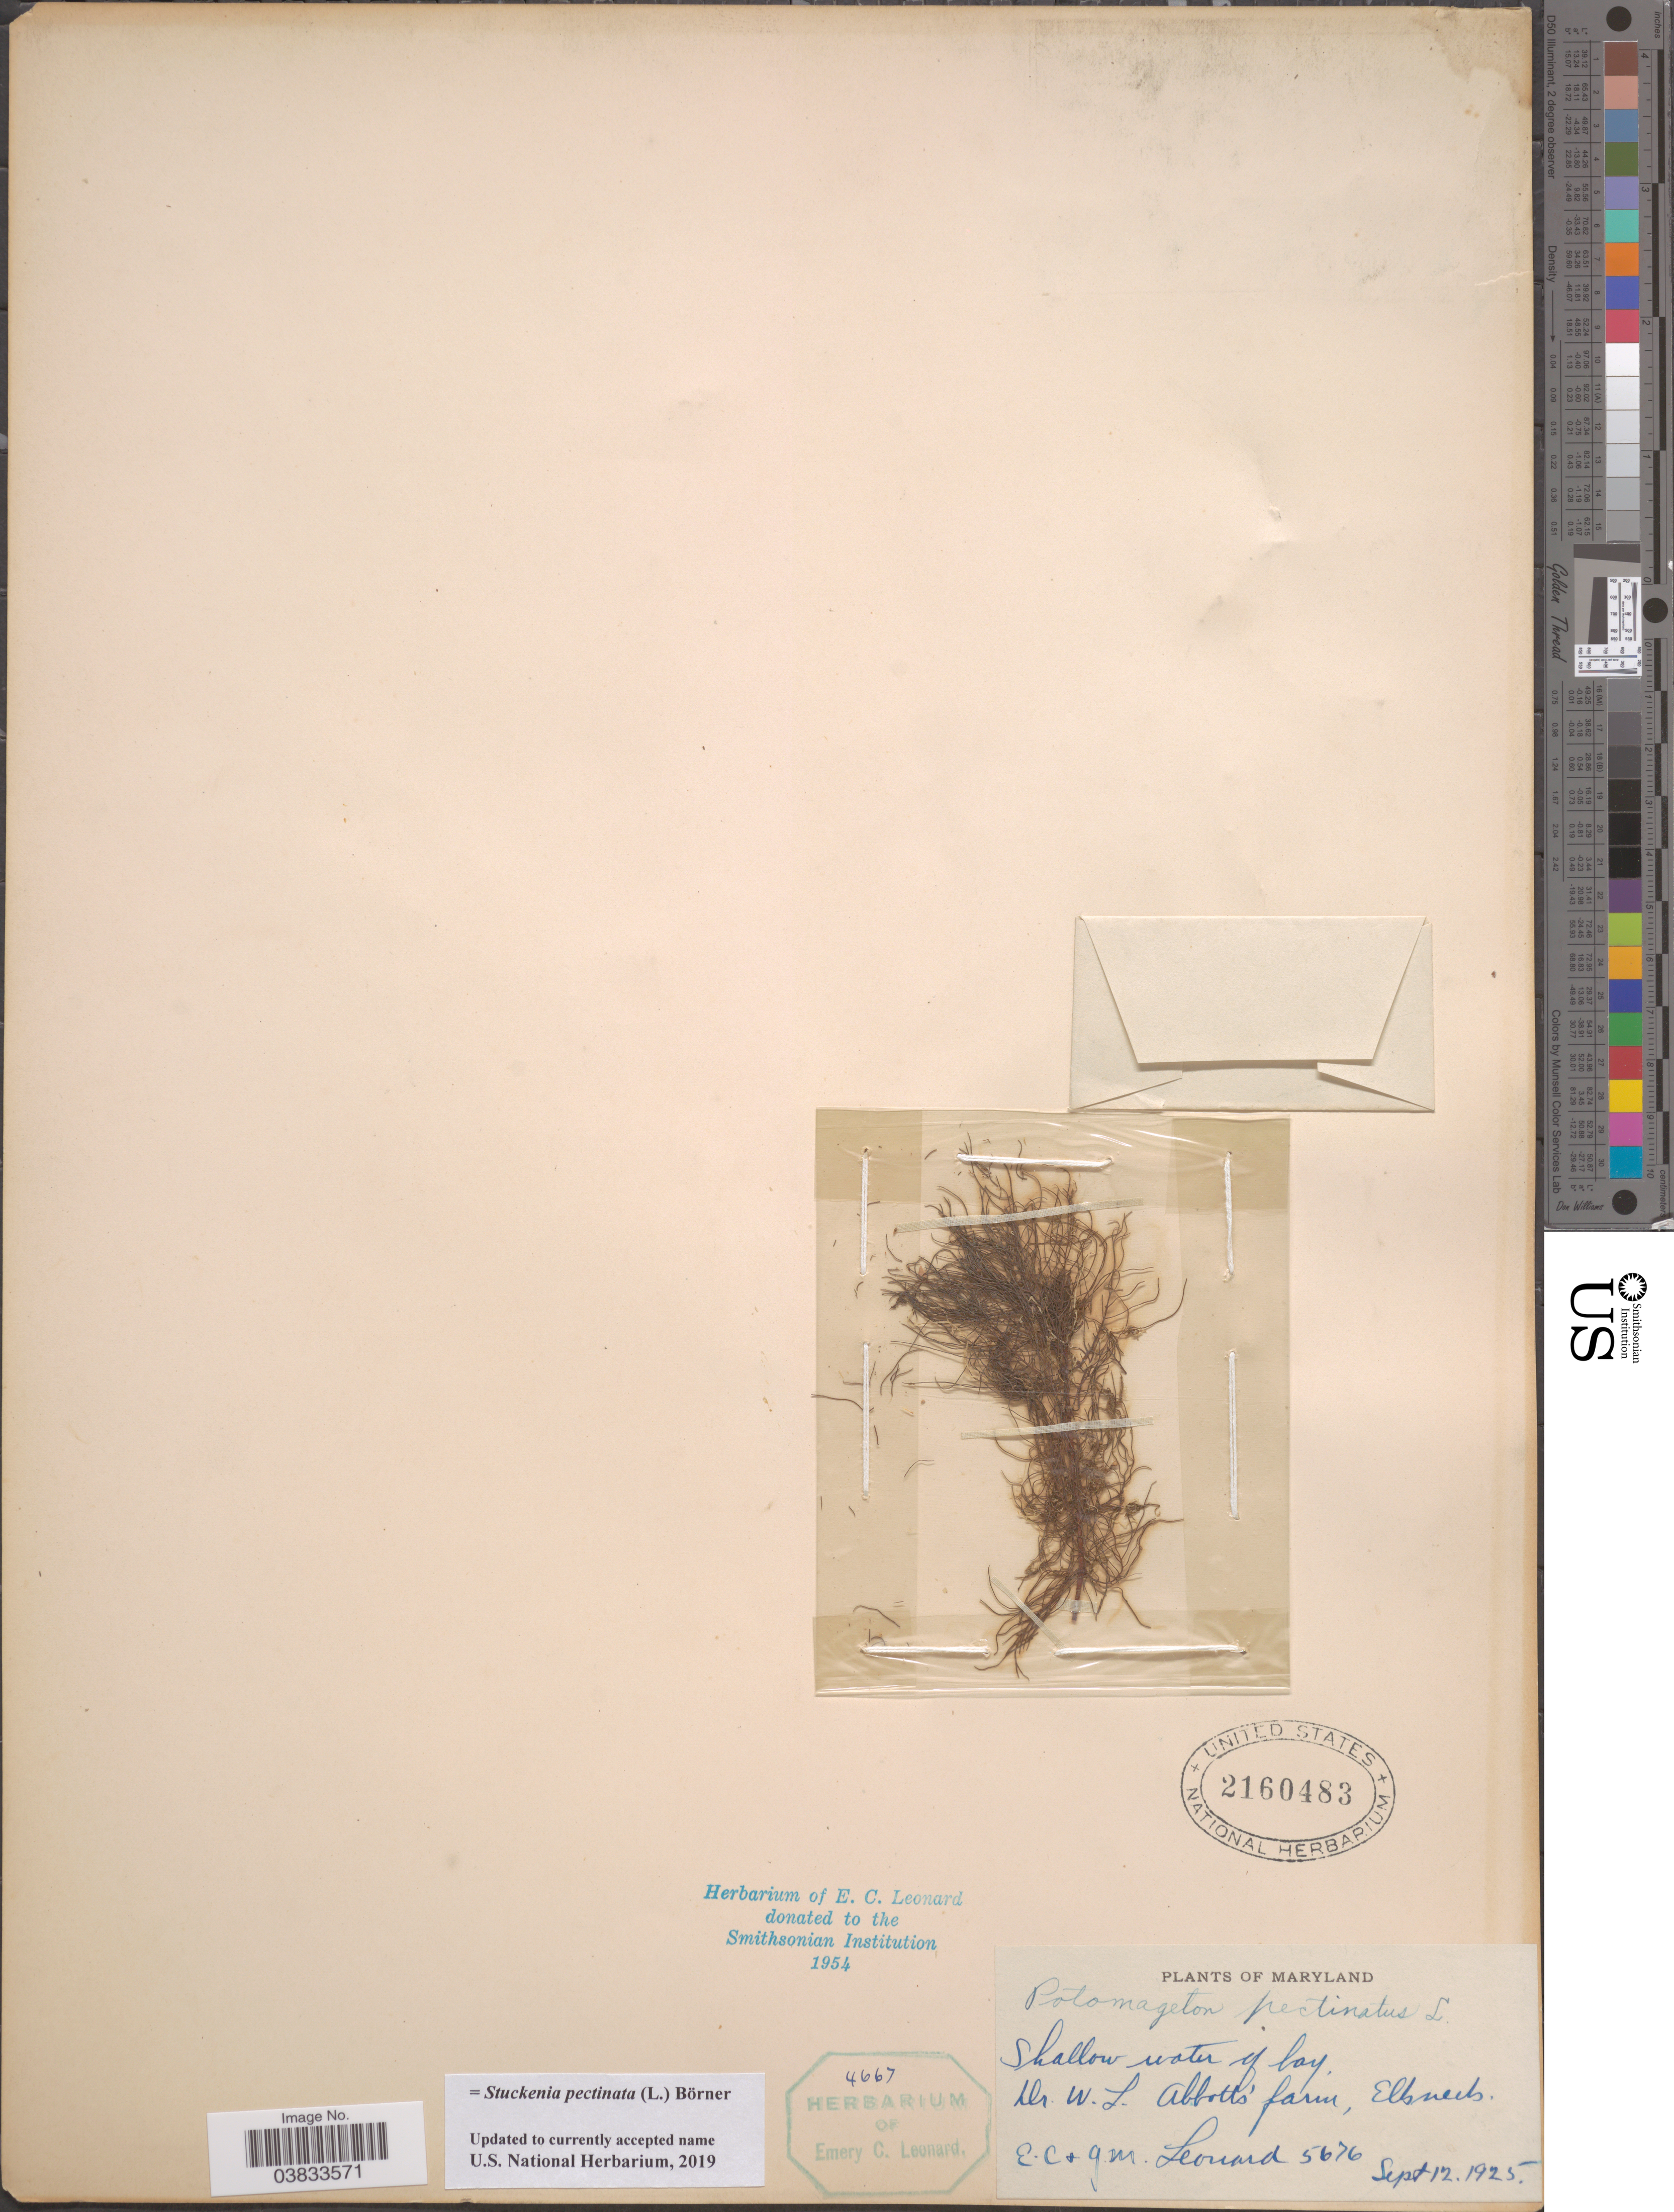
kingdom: Plantae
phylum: Tracheophyta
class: Liliopsida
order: Alismatales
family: Potamogetonaceae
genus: Stuckenia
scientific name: Stuckenia pectinata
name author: (L.) Börner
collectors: E. C. Leonard & G. M. Leonard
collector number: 5676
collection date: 1925-09-12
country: United States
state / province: Maryland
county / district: Cecil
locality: Dr. W. L. Abbott's farm, Elkneck.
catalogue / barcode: US 2160483